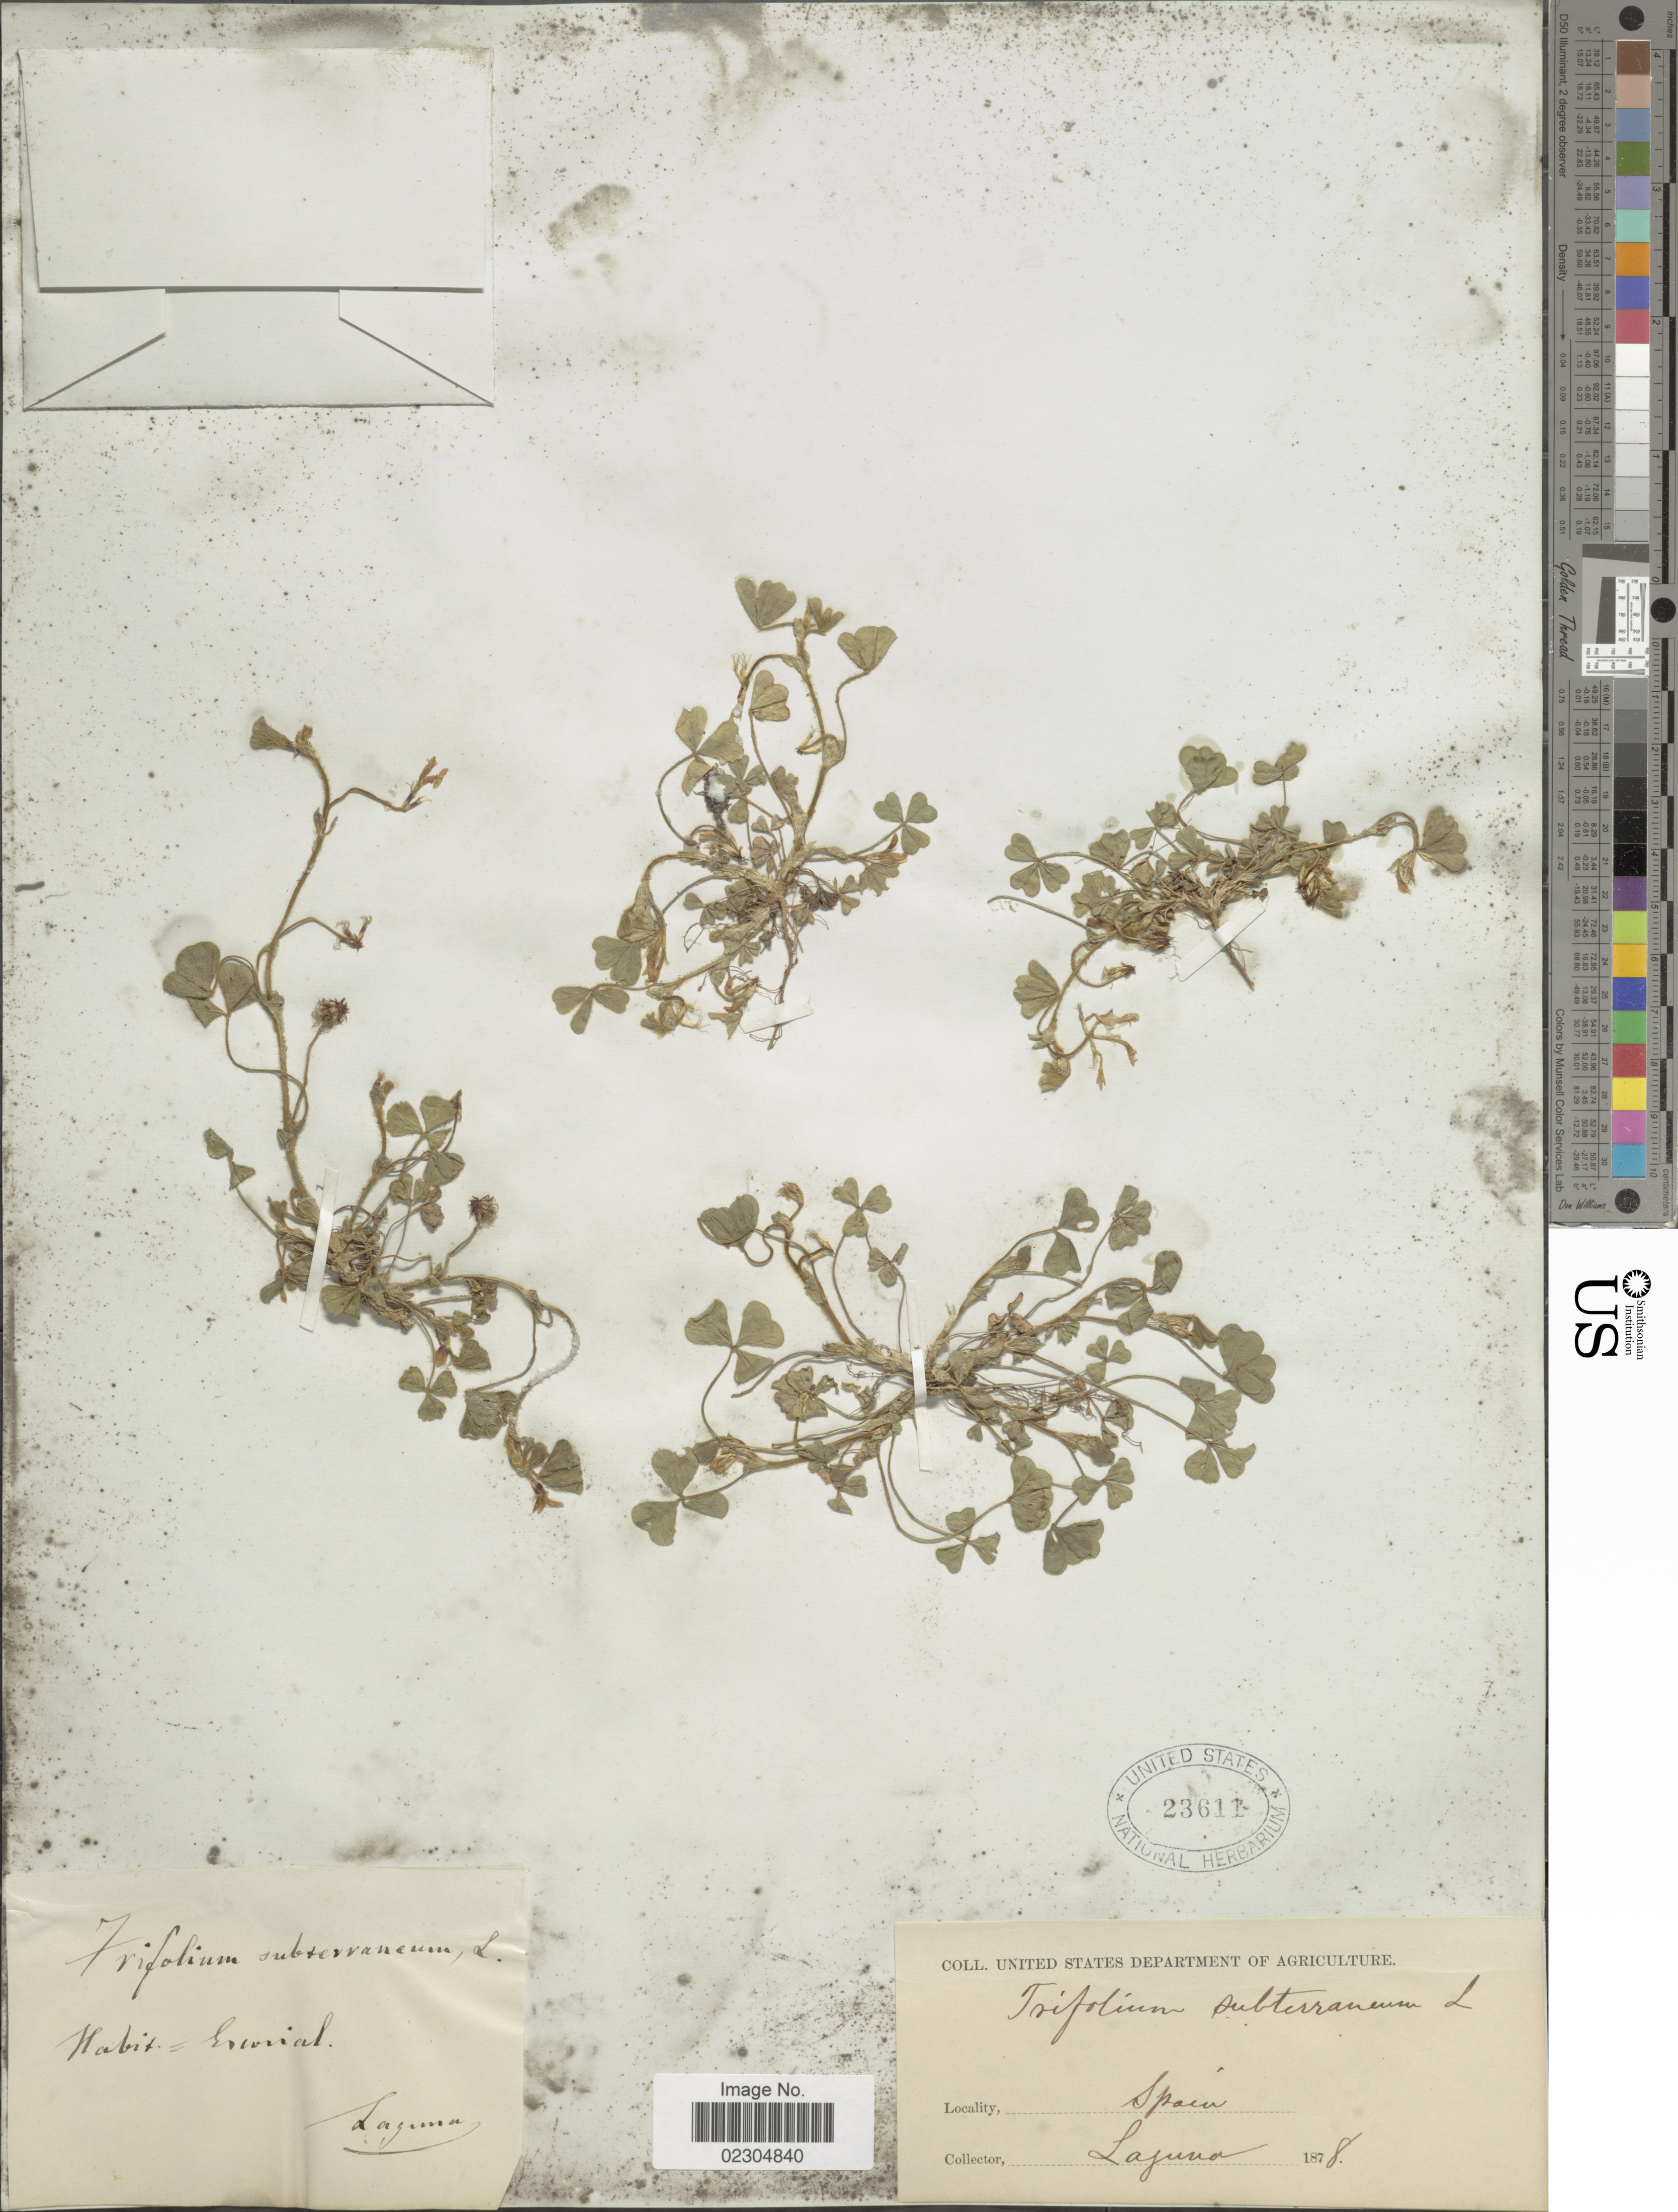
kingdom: Plantae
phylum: Tracheophyta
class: Magnoliopsida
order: Fabales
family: Fabaceae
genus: Trifolium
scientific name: Trifolium subterraneum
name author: L.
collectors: -. Laguna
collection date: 1878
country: Spain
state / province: Madrid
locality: Escorial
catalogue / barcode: US 23611